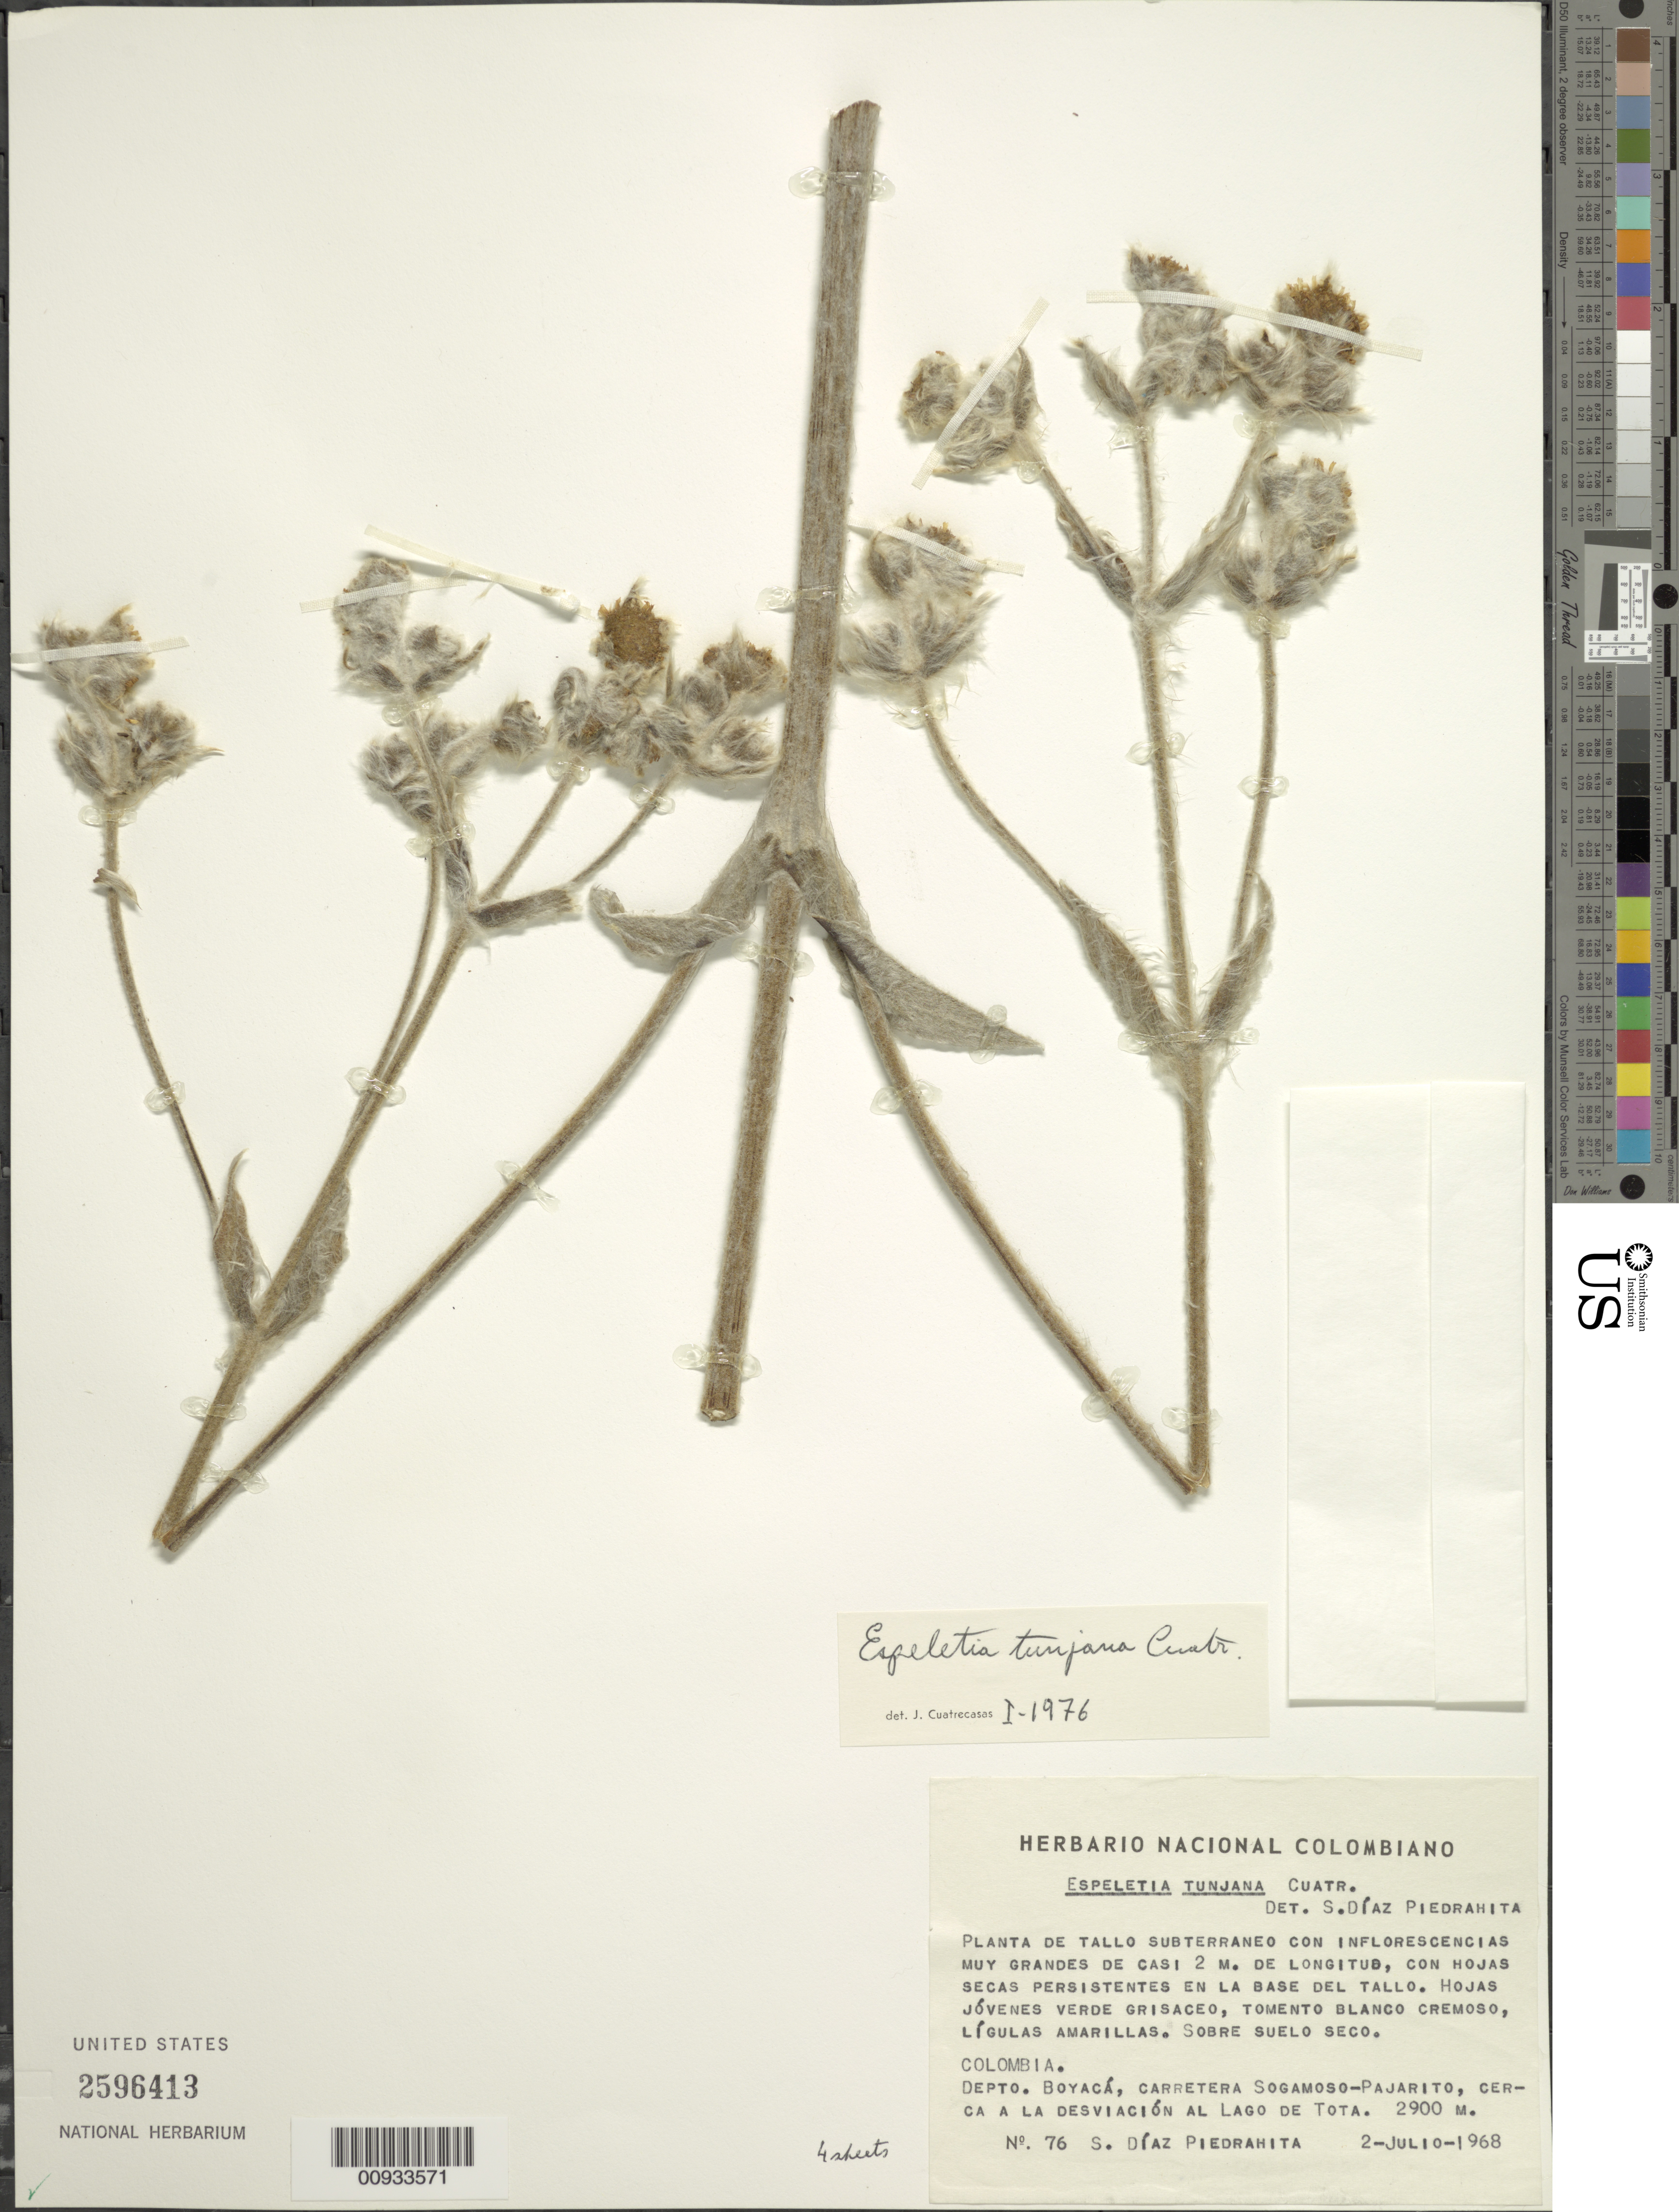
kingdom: Plantae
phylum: Tracheophyta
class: Magnoliopsida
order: Asterales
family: Asteraceae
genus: Espeletia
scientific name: Espeletia tunjana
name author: Cuatrec.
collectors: S. Díaz Píedrahíta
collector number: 76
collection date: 1968-07-02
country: Colombia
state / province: Boyacá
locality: Carretera Sogamoso-Pajarito, cerca a la Desviacion al Lago de Tota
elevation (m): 2900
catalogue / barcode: US 2596413